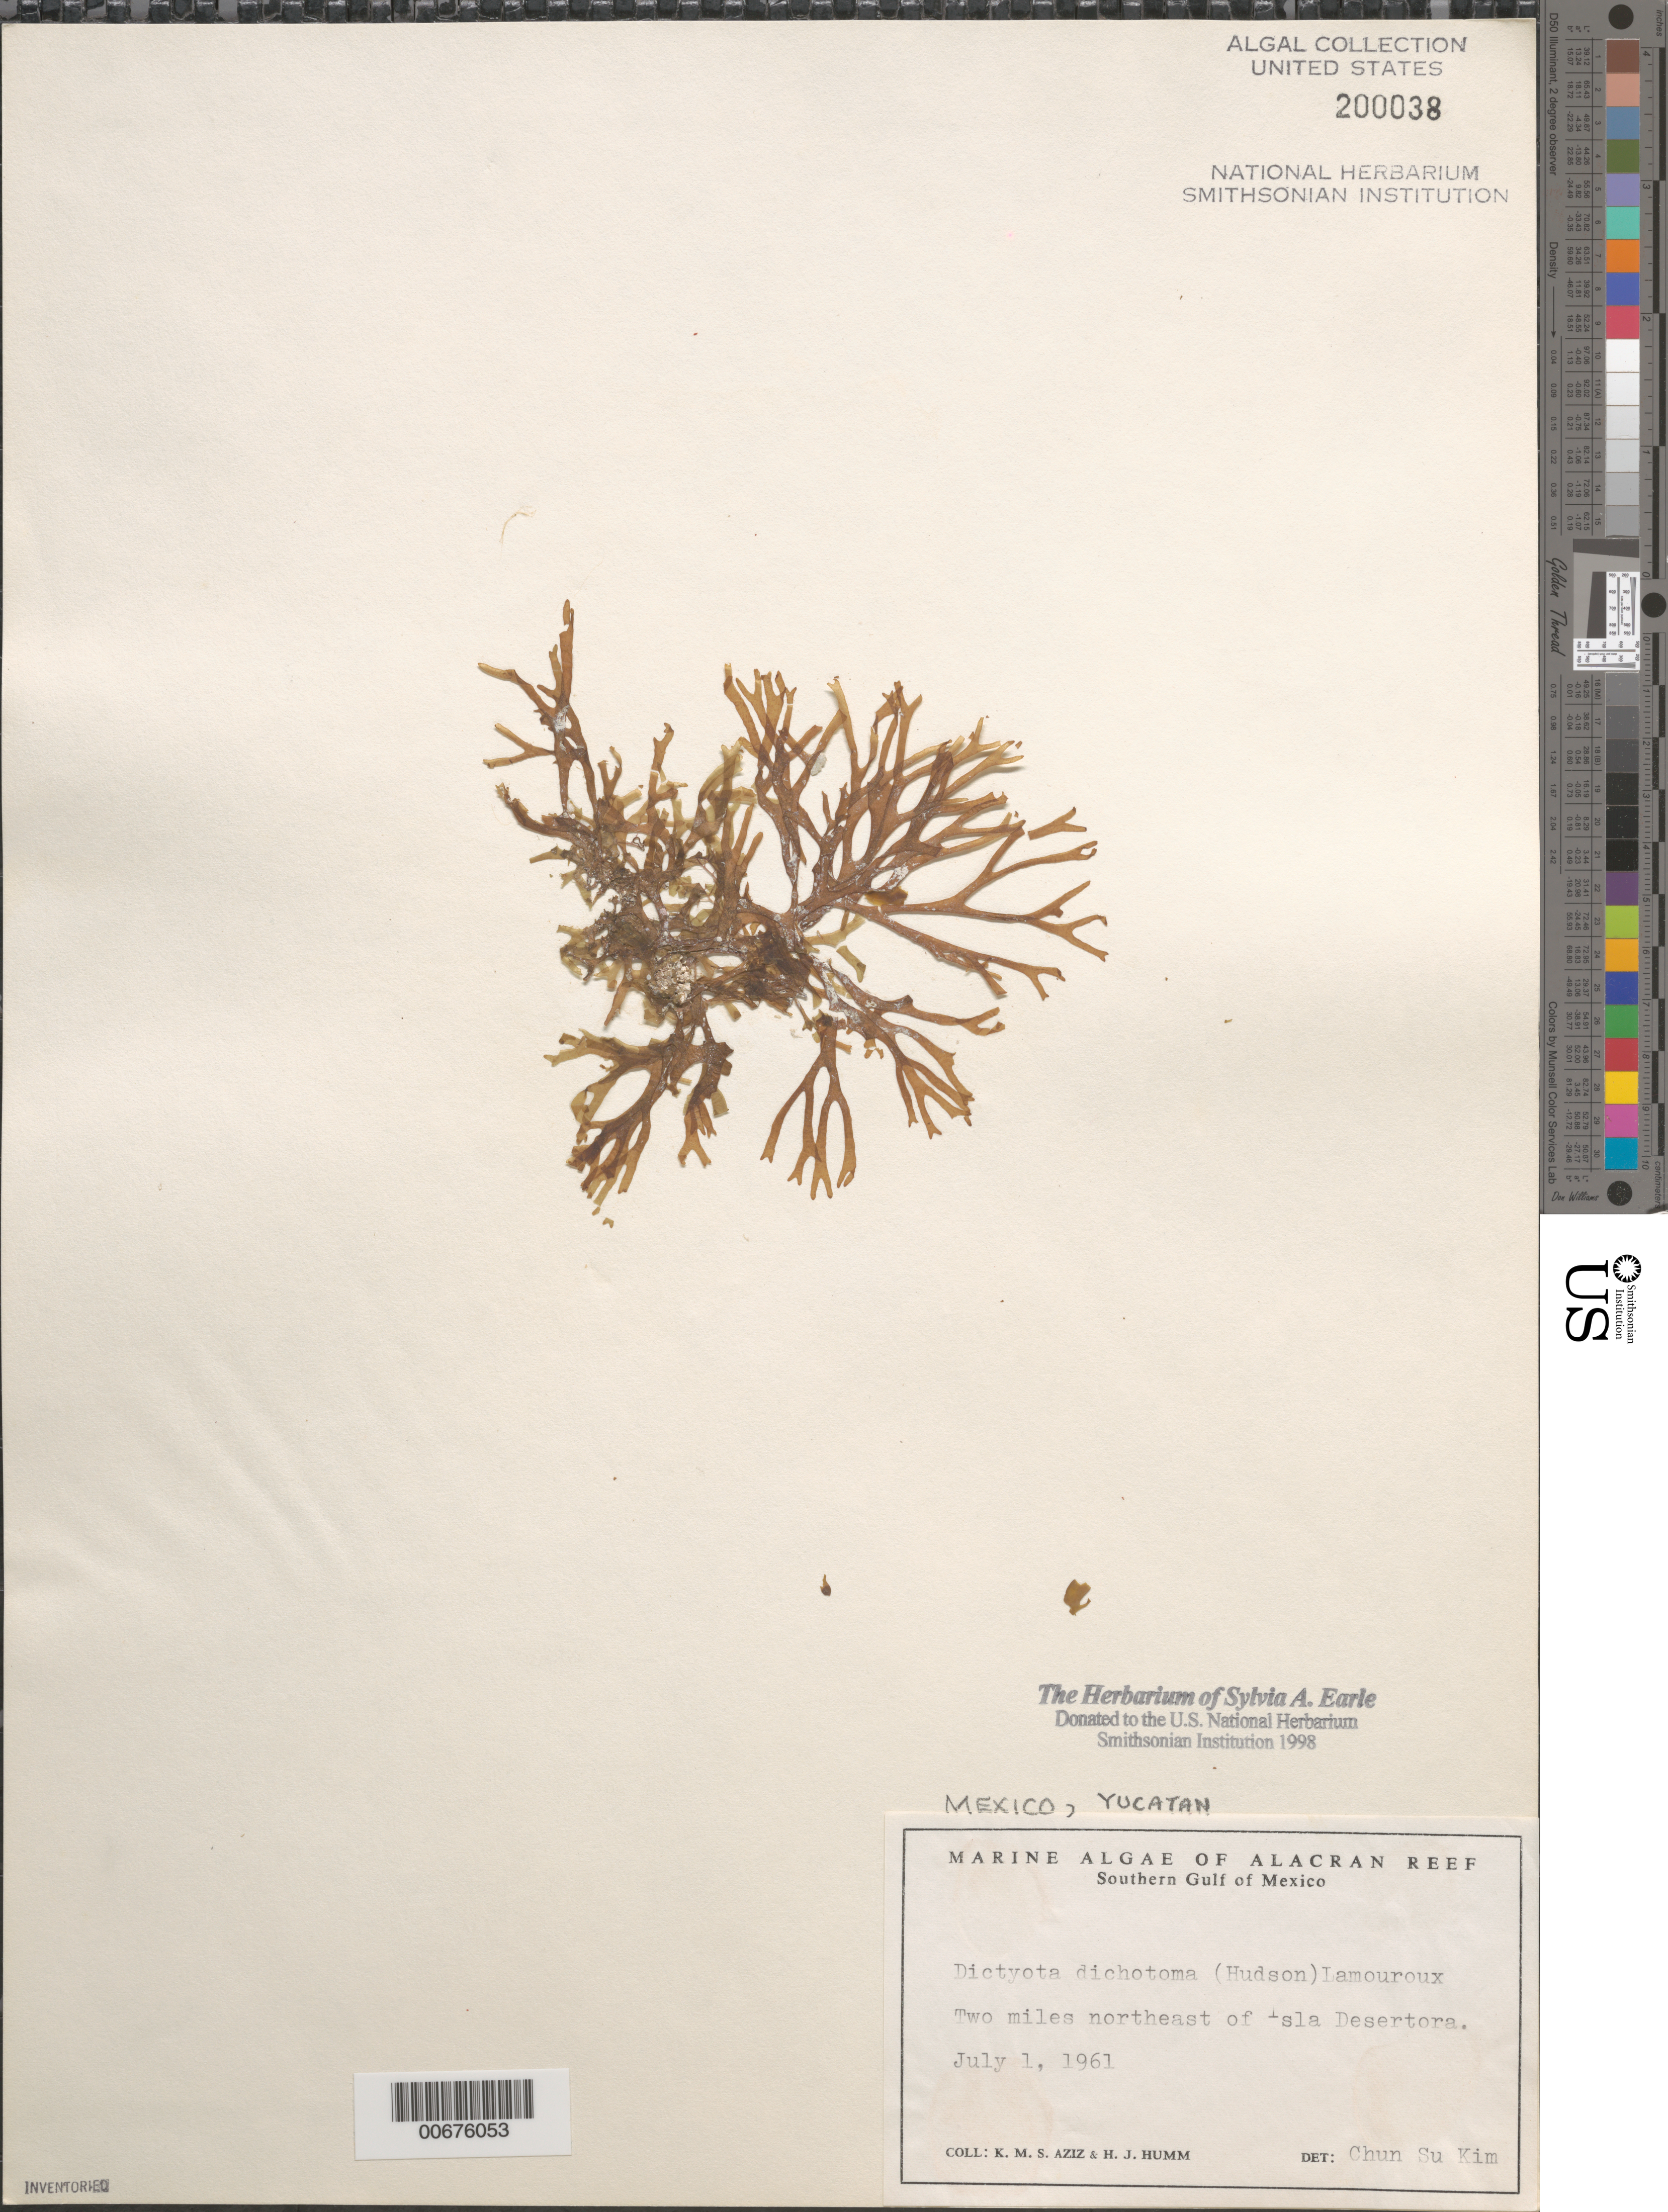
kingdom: Chromista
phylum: Ochrophyta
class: Phaeophyceae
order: Dictyotales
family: Dictyotaceae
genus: Dictyota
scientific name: Dictyota dichotoma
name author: (Huds.) J.V.Lamouroux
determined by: Kim, Chun Su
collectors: K. M. Aziz & H. J. Humm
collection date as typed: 01 Jul 1961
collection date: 1961-07-01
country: Mexico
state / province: Yucatan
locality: Alacran Reef, 2 miles northeast of Isla Desertora, southern Gulf of Mexico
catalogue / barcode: US 200038